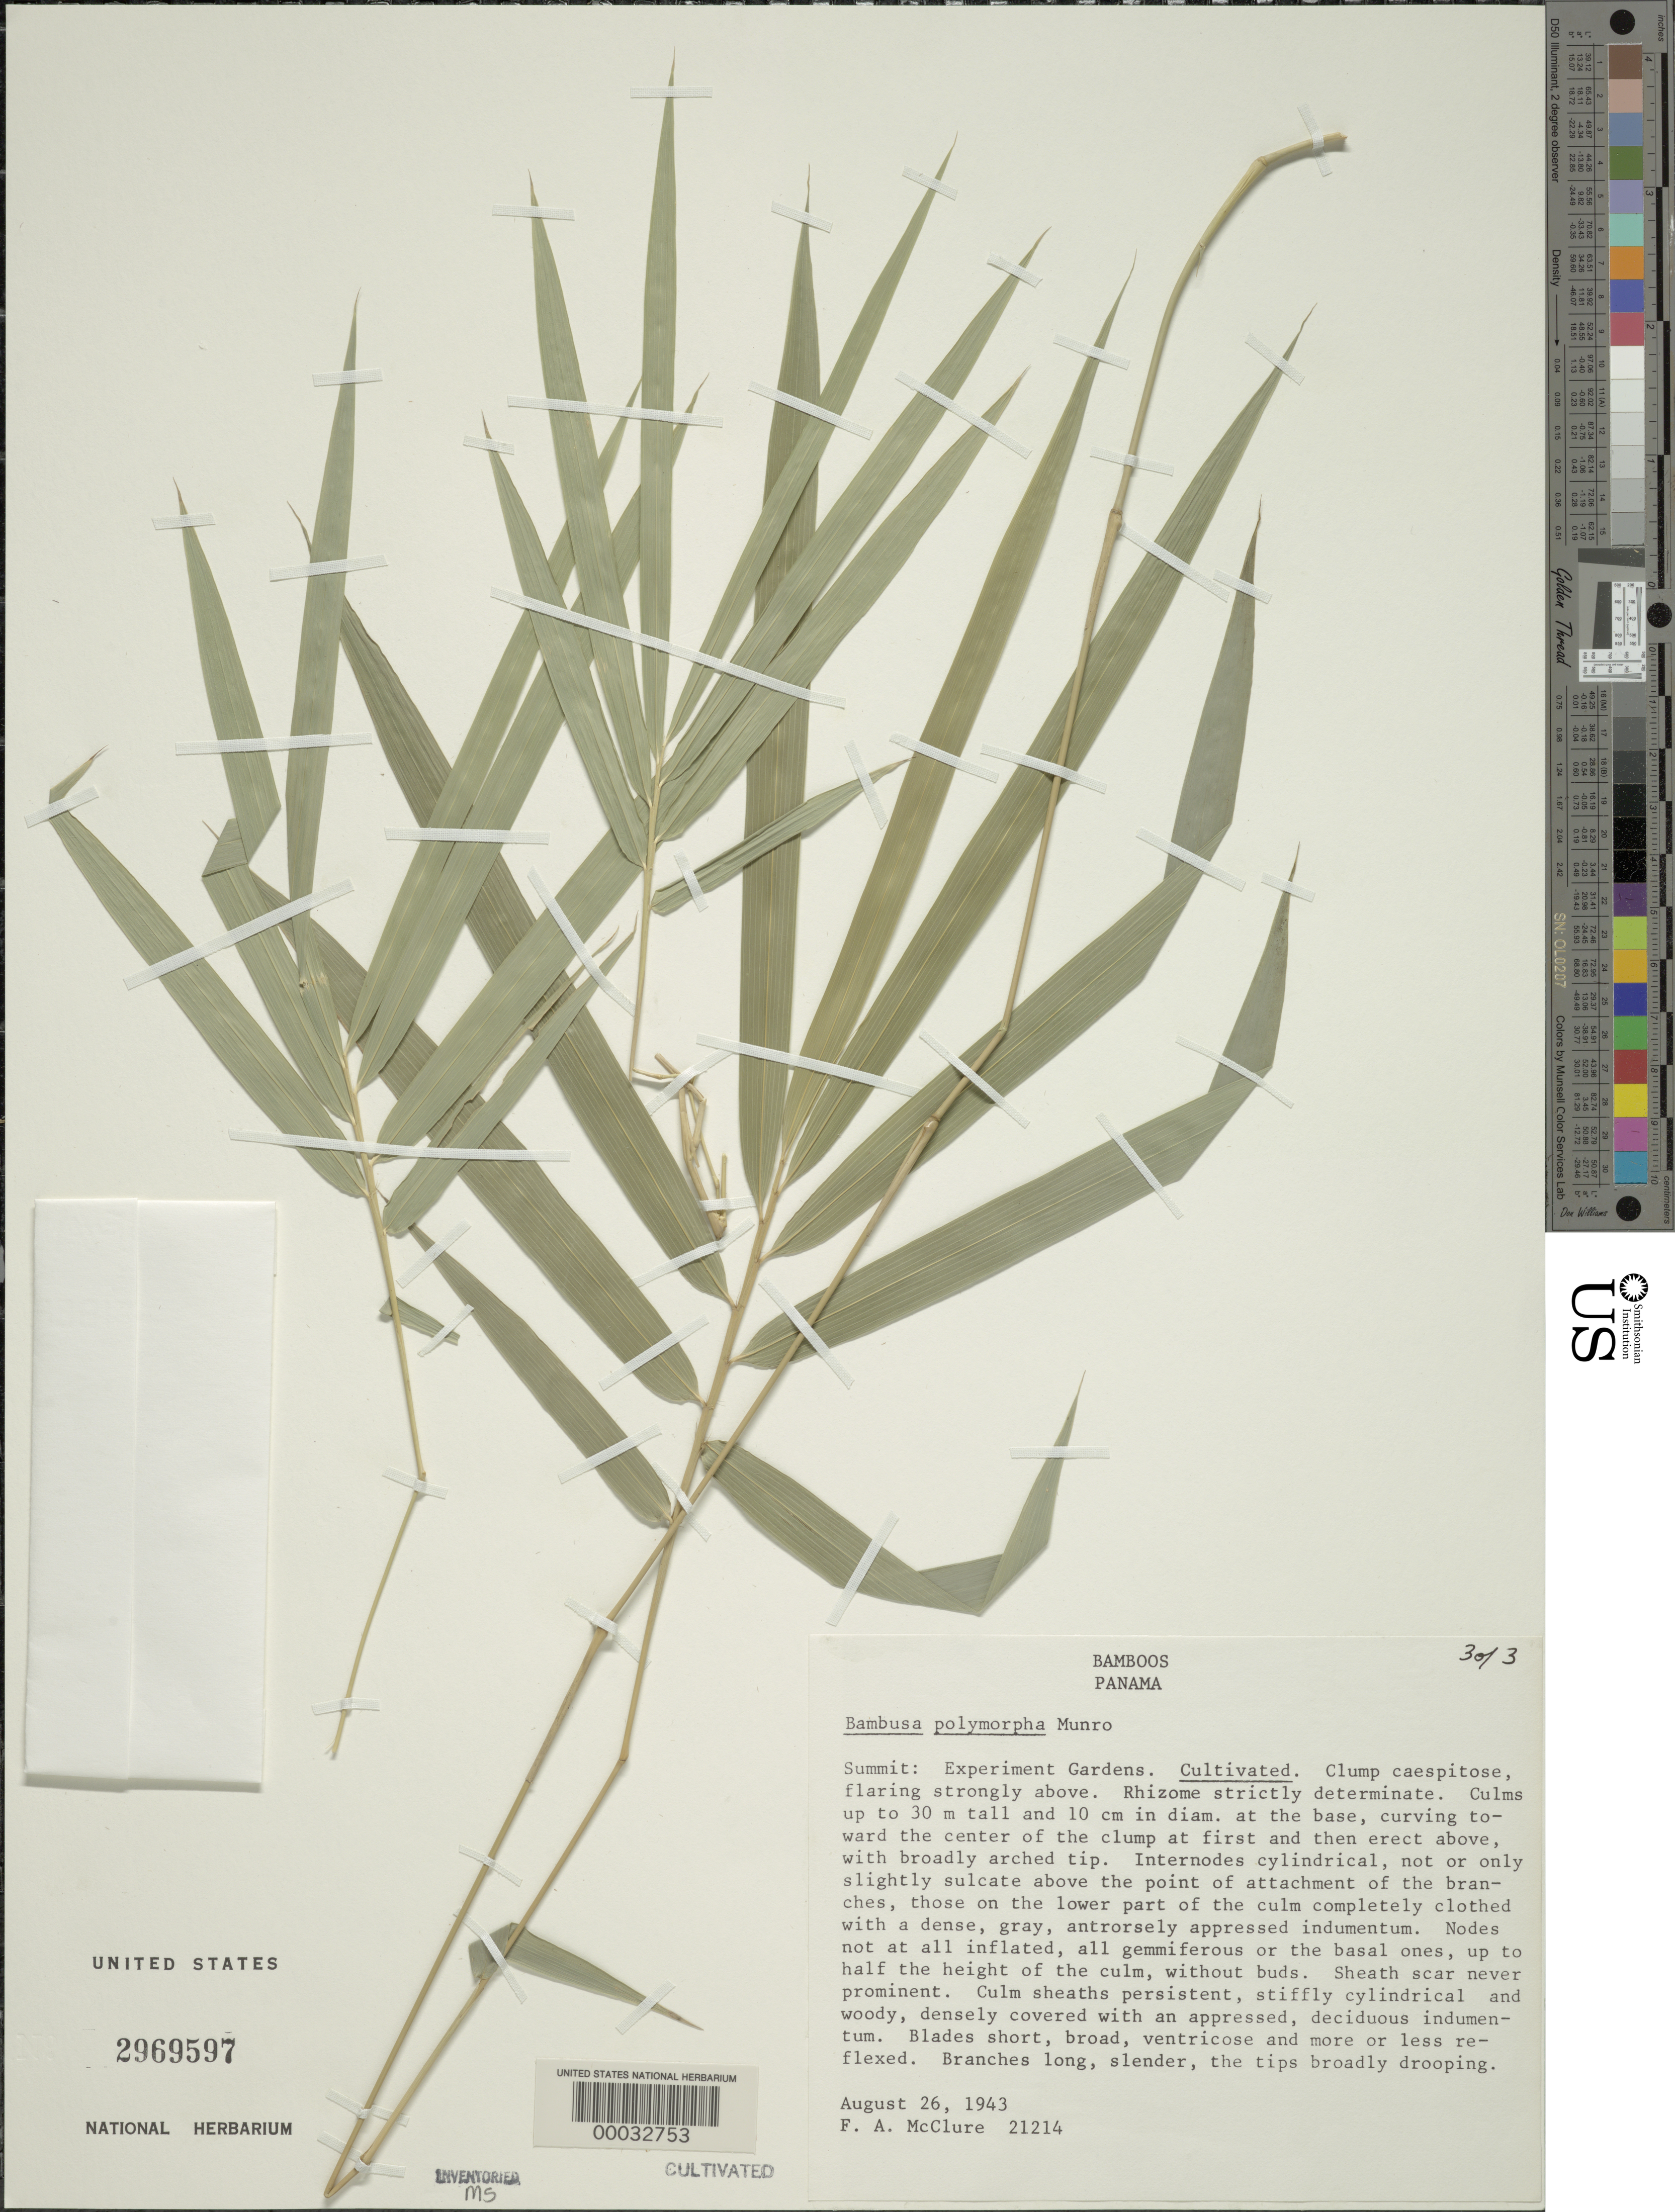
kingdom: Plantae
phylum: Tracheophyta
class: Liliopsida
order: Poales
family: Poaceae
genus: Bambusa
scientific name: Bambusa polymorpha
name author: Munro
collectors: F. A. McClure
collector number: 21214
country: Panama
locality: Esperimental Gardens summit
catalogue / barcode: US 2969597